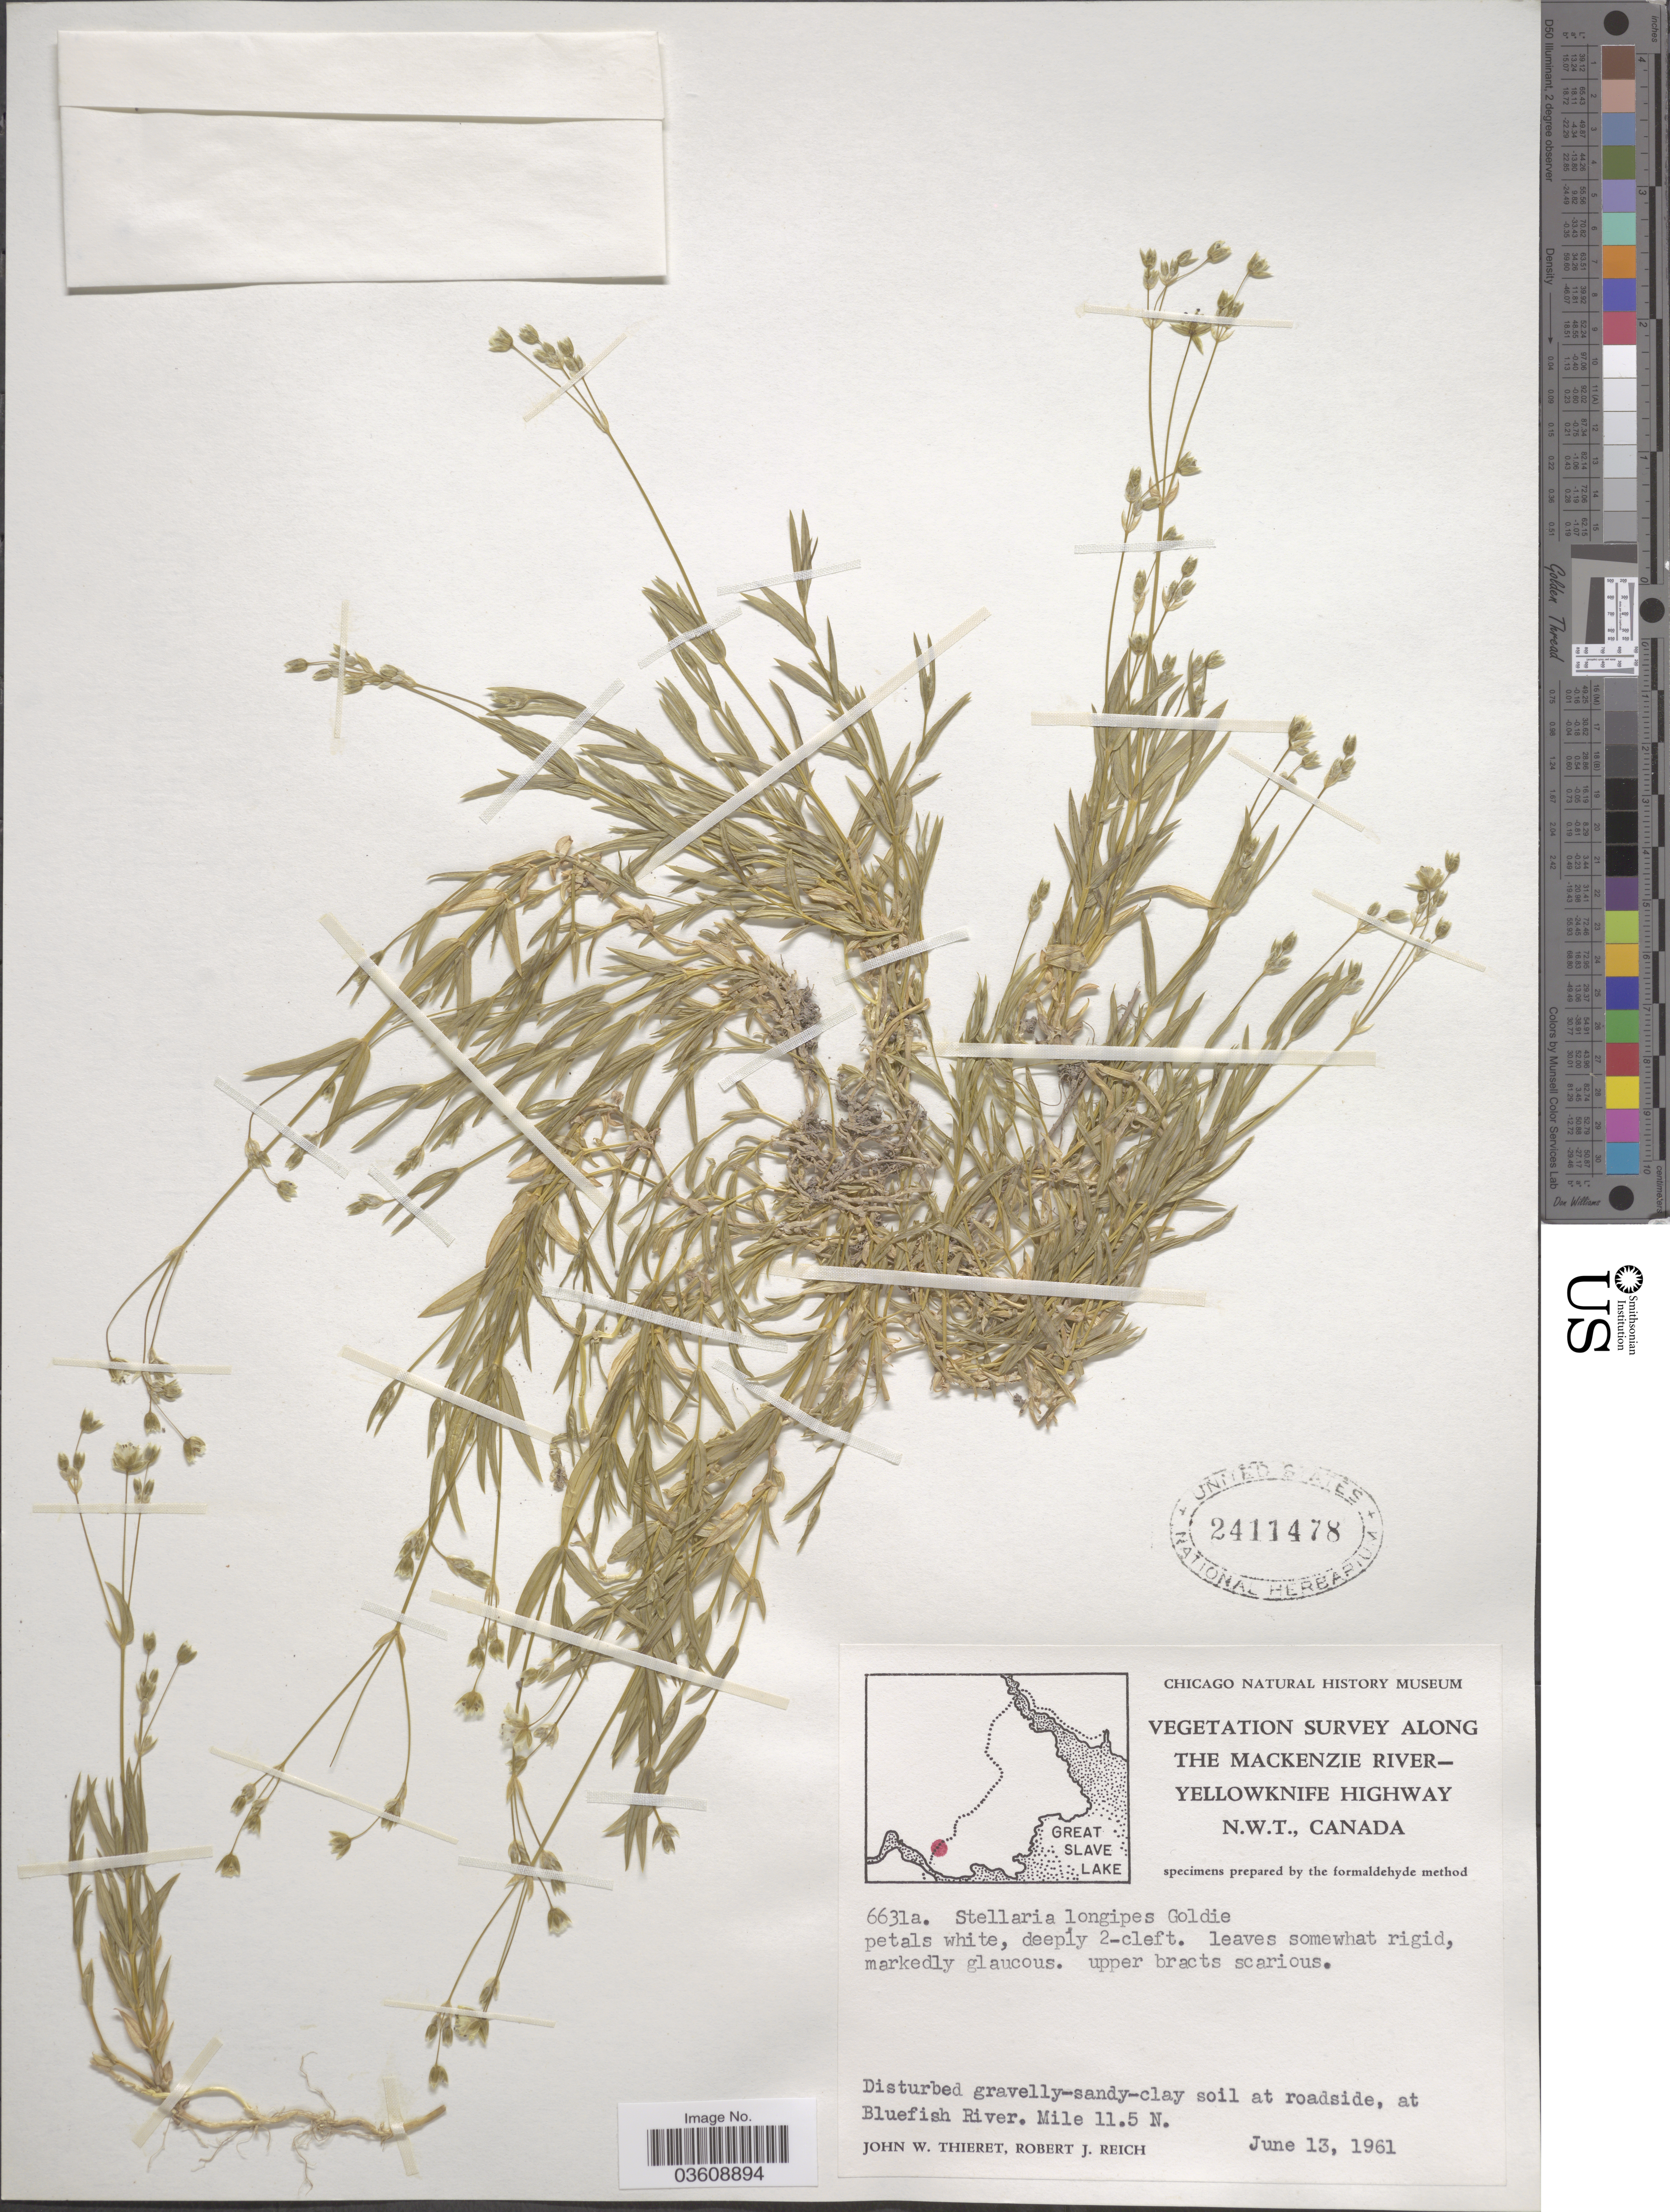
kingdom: Plantae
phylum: Tracheophyta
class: Magnoliopsida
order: Caryophyllales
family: Caryophyllaceae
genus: Stellaria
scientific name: Stellaria longipes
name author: Goldie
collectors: J. W. Thieret & R. Reich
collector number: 6631a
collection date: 1961-06-13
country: Canada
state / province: Northwest Territories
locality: Vegetation survey along The Mackenzie River - Yellowknife Highway. At roadside, at Bluefish River. Mile 11.5 N.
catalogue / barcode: US 2411478